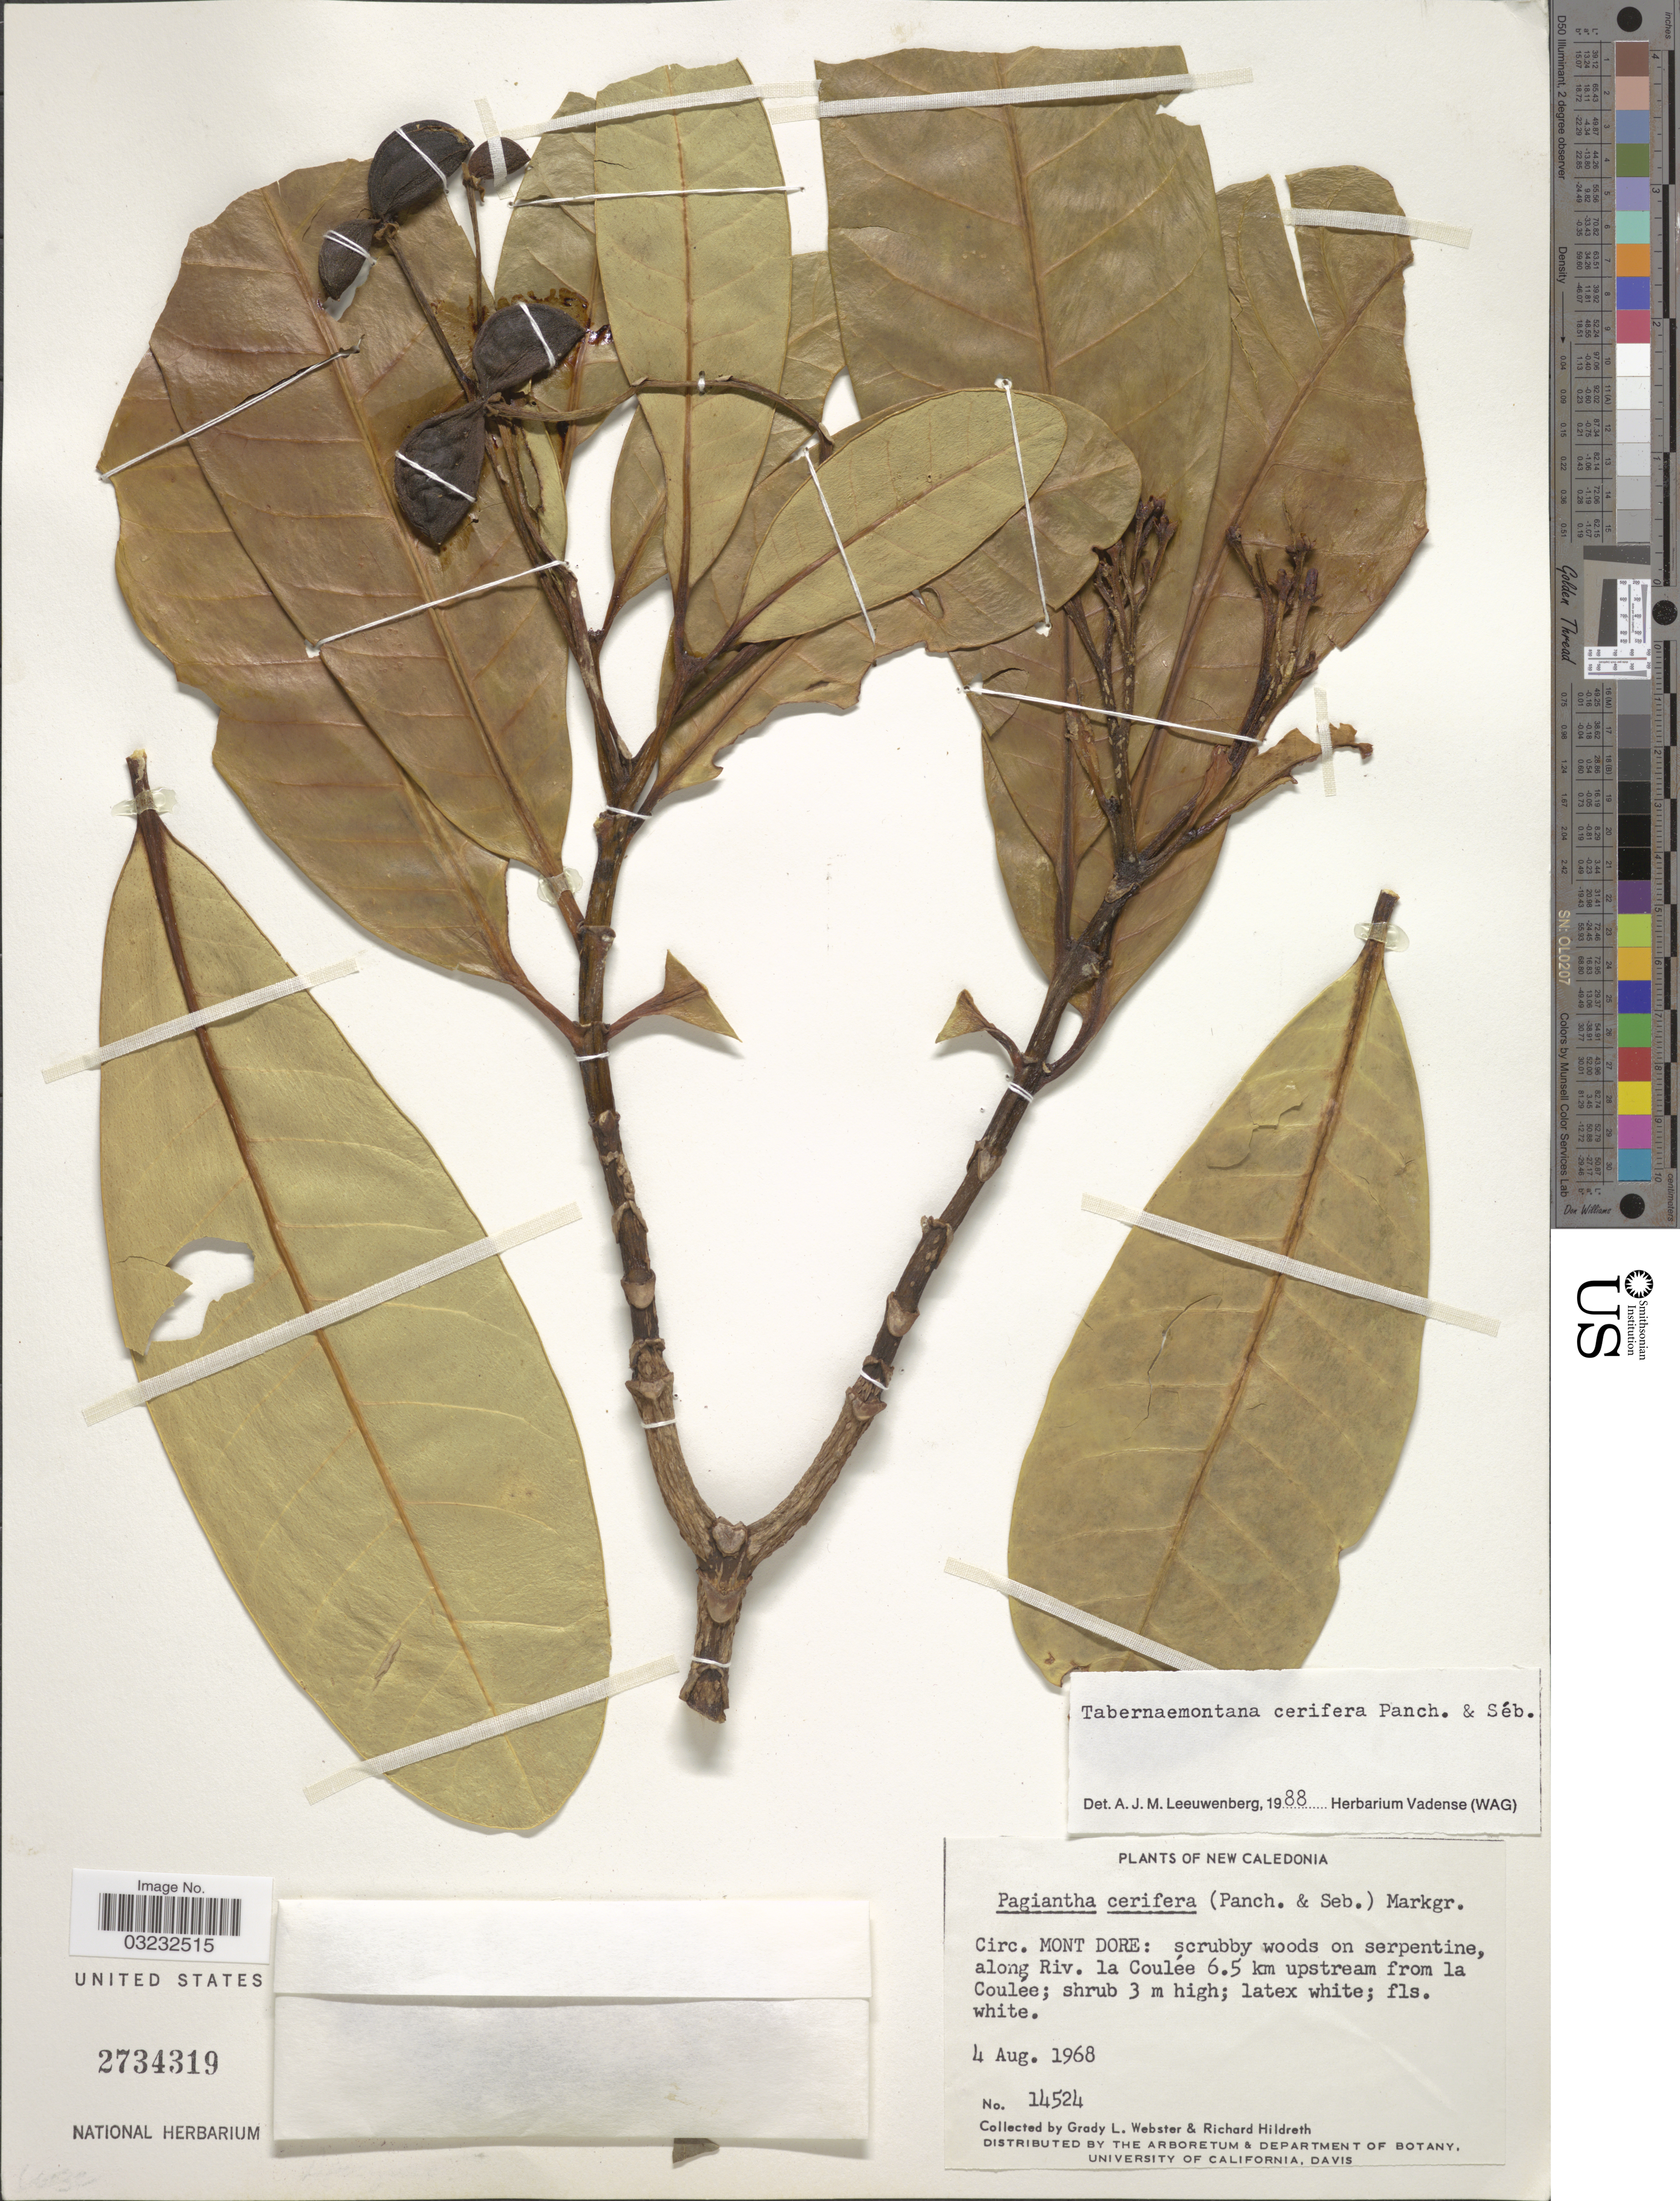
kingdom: Plantae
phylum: Tracheophyta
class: Magnoliopsida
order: Gentianales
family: Apocynaceae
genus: Tabernaemontana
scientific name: Tabernaemontana cerifera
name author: Pancher & Sebert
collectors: G. L. Webster & R. Hildreth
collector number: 14524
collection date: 1968-08-04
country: New Caledonia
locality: Circ. Mont Dore: scrubby woods on serpentine, along Riv. la Coulée 6.5 km upstream from la Coulée.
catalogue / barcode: US 2734319